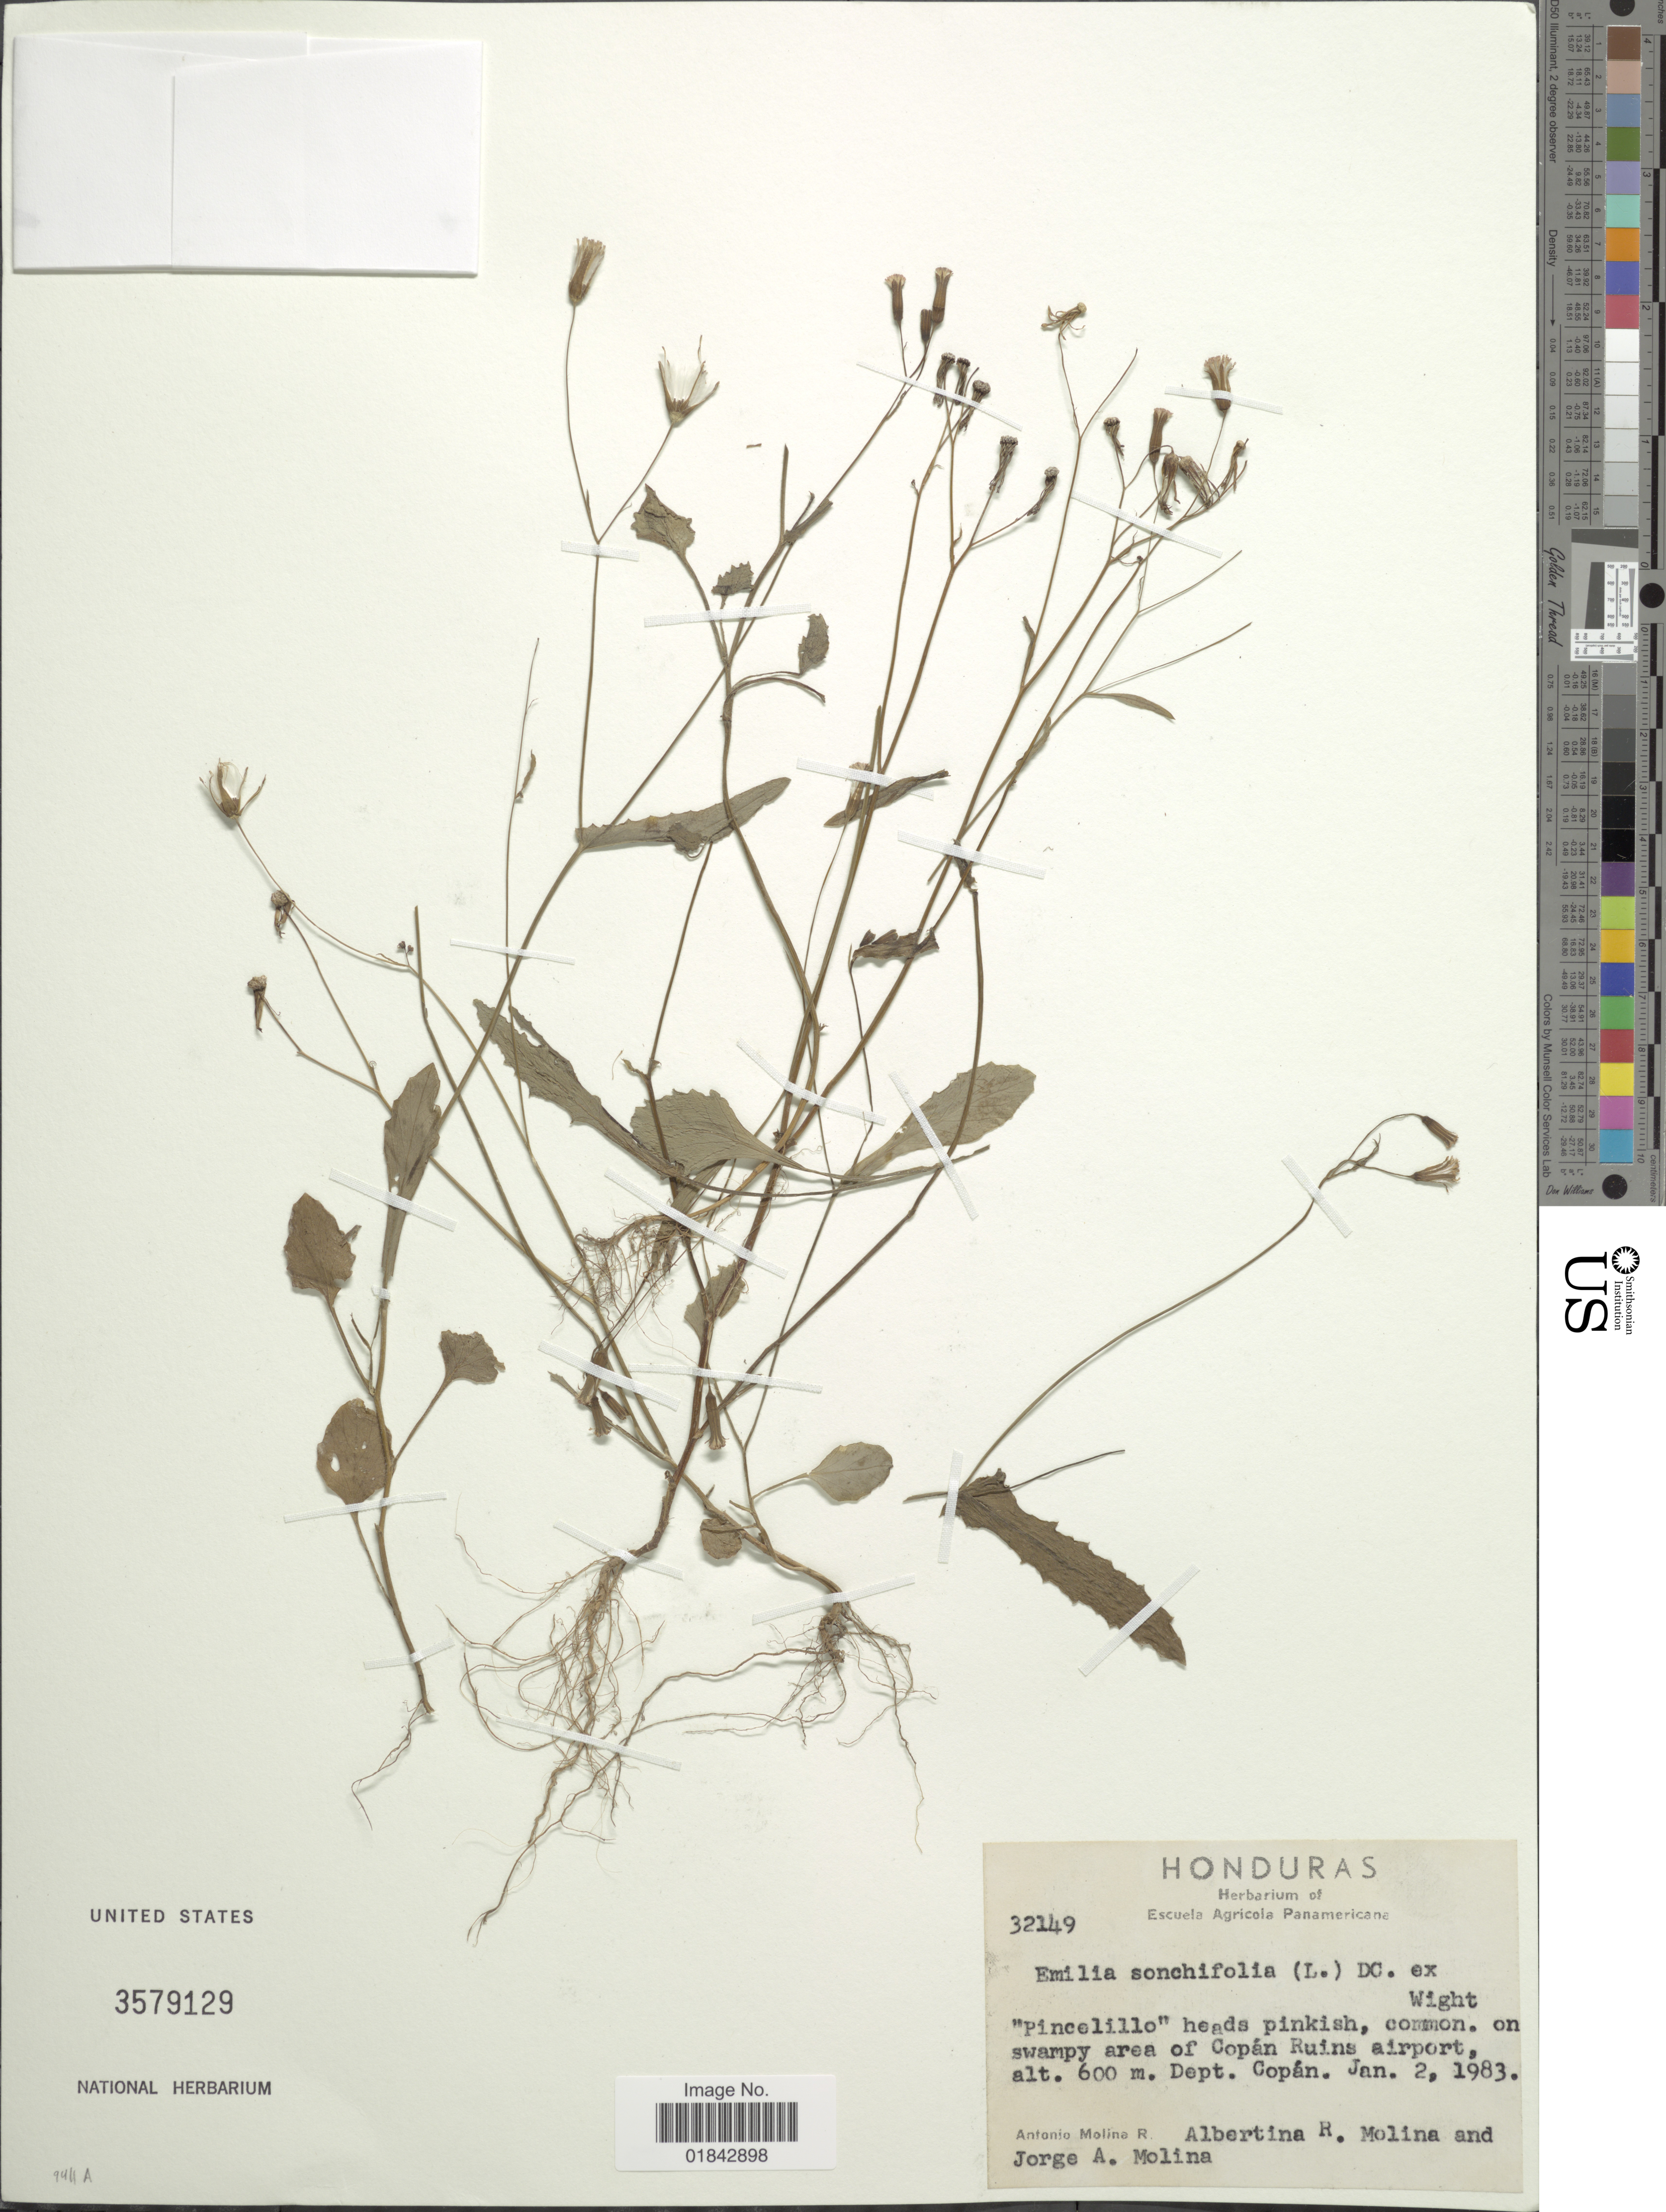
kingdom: Plantae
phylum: Tracheophyta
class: Magnoliopsida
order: Asterales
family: Asteraceae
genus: Emilia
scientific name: Emilia sonchifolia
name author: (L.) DC.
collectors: A. Molina R., A. R. Molina & J. A. Molina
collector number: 32149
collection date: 1983-01-02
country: Honduras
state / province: Copán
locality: On swamy area of Copán Ruins airport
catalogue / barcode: US 3579129